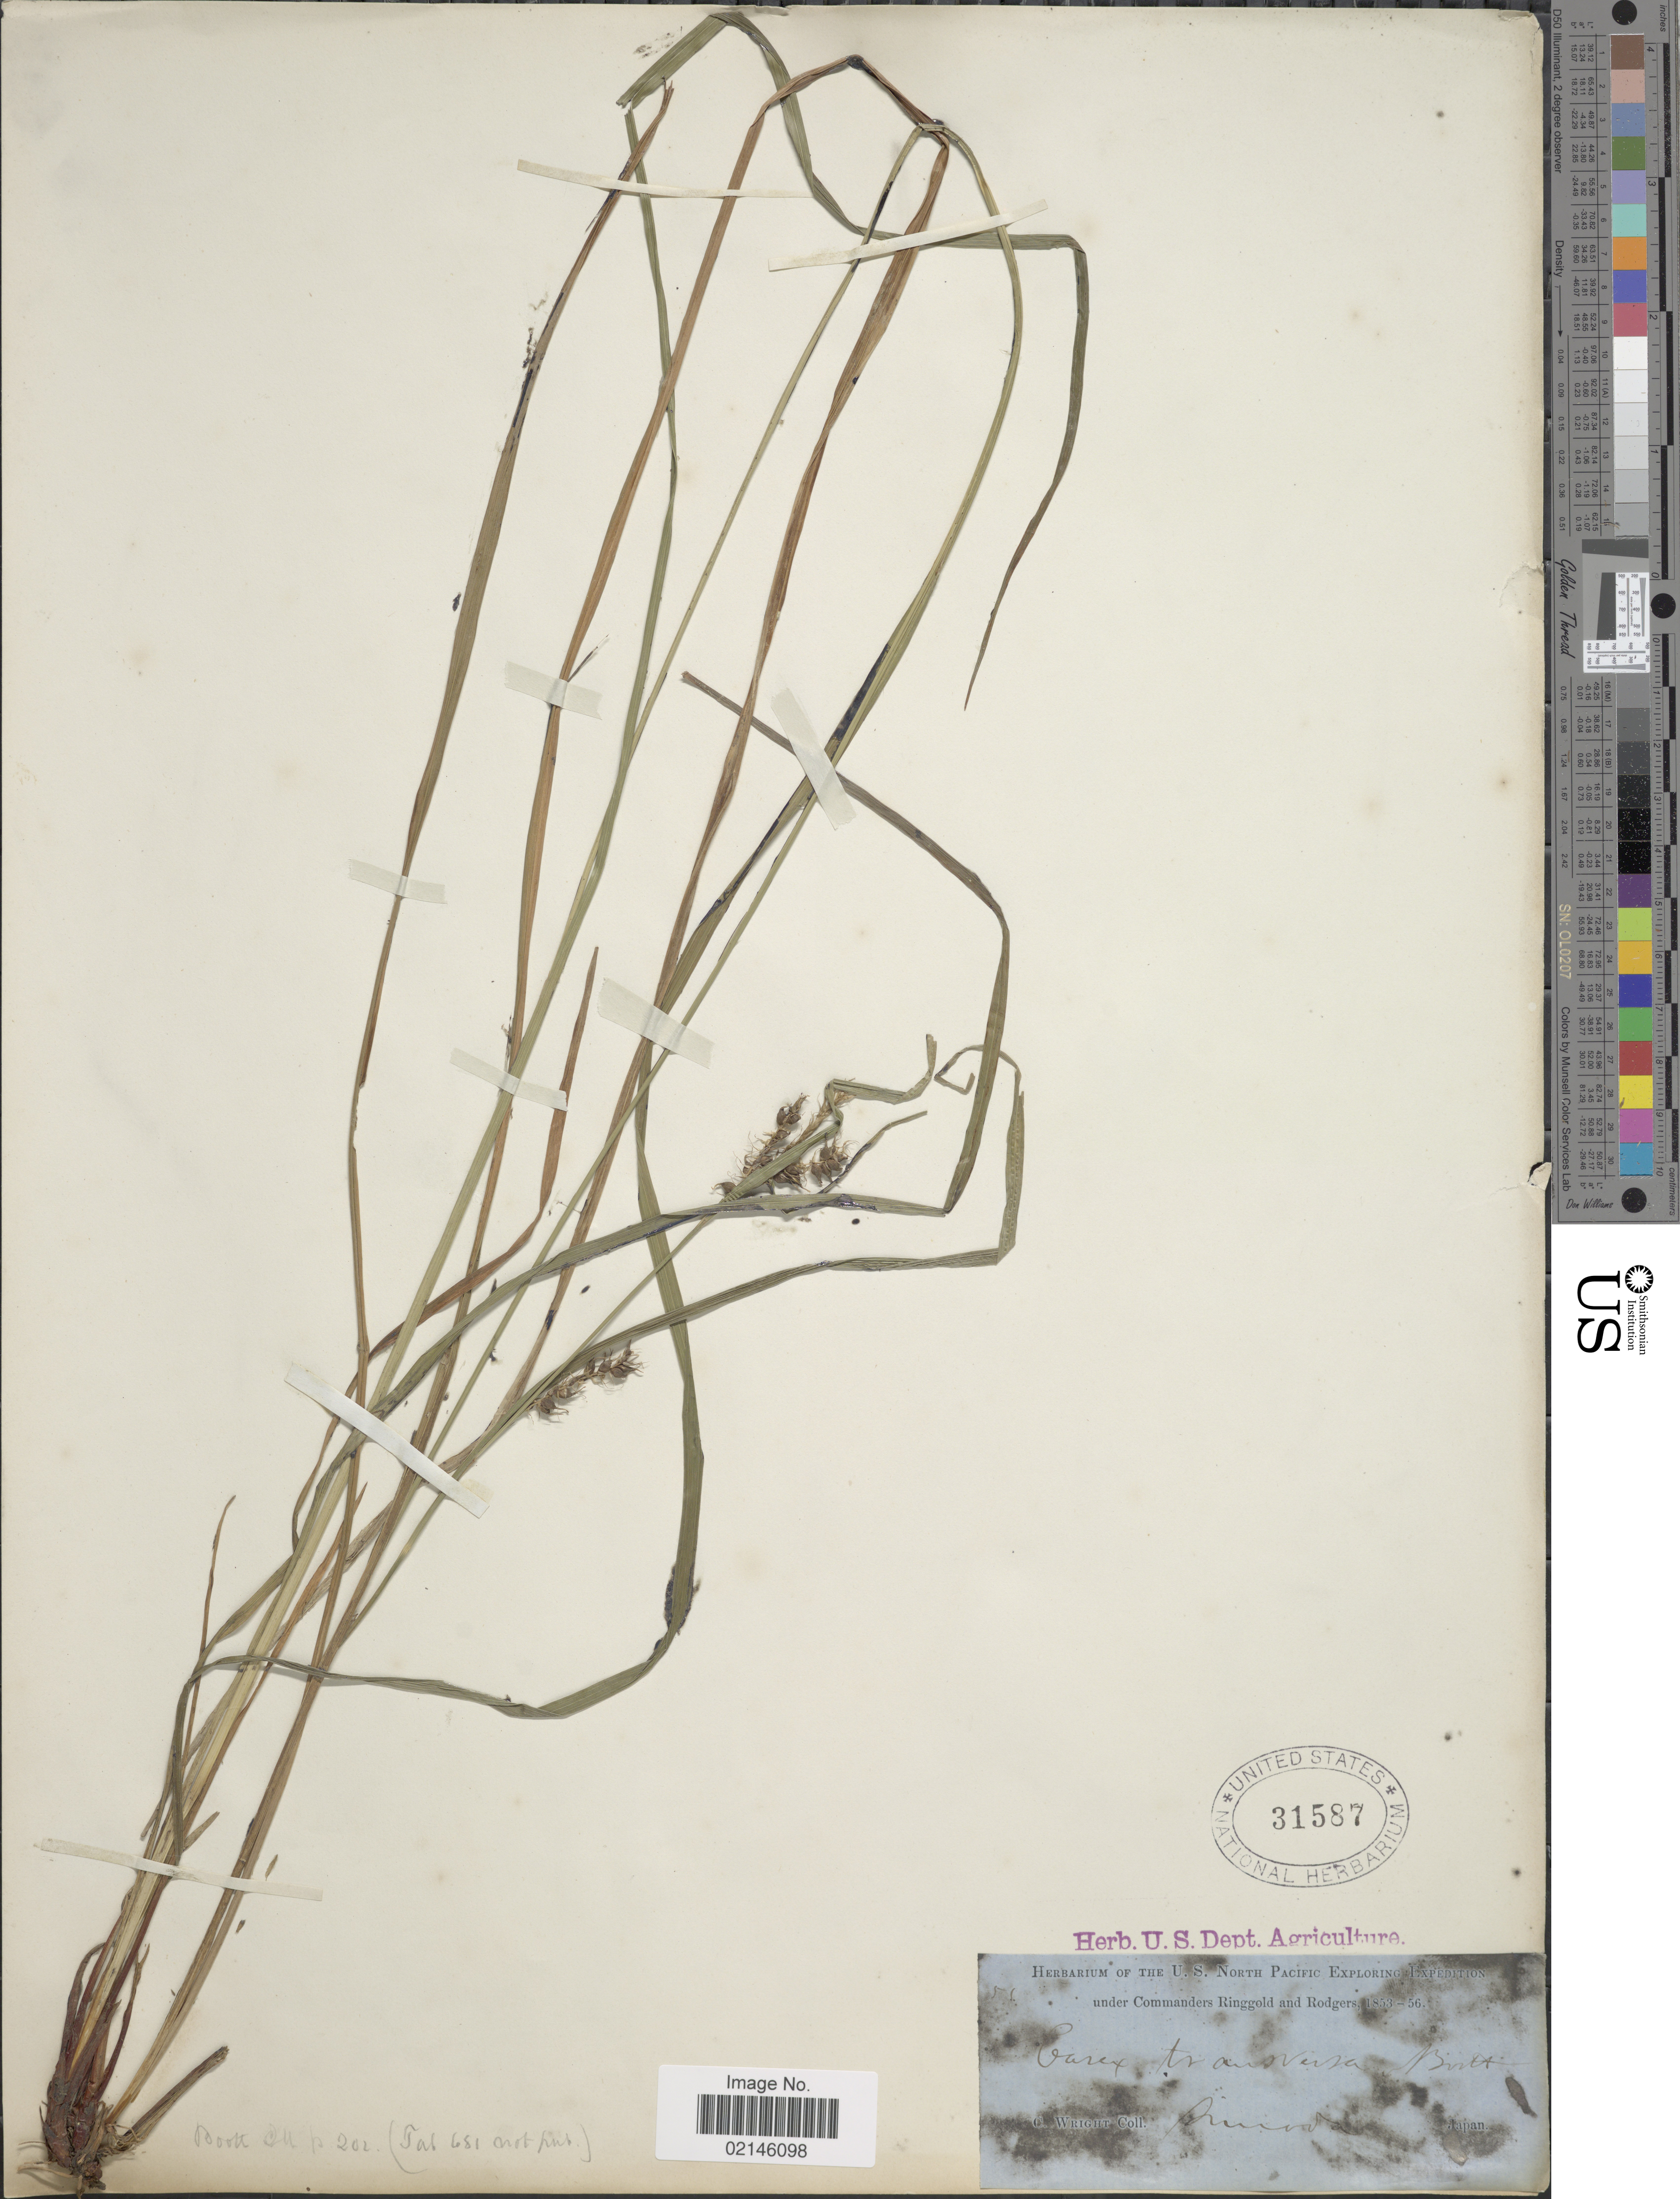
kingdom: Plantae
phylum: Tracheophyta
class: Liliopsida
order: Poales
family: Cyperaceae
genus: Carex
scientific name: Carex brownii subsp. transversa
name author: (Boott) J. Kern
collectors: C. Wright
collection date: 1853/1856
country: Japan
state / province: Sizuoka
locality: Simoda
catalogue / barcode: US 31587